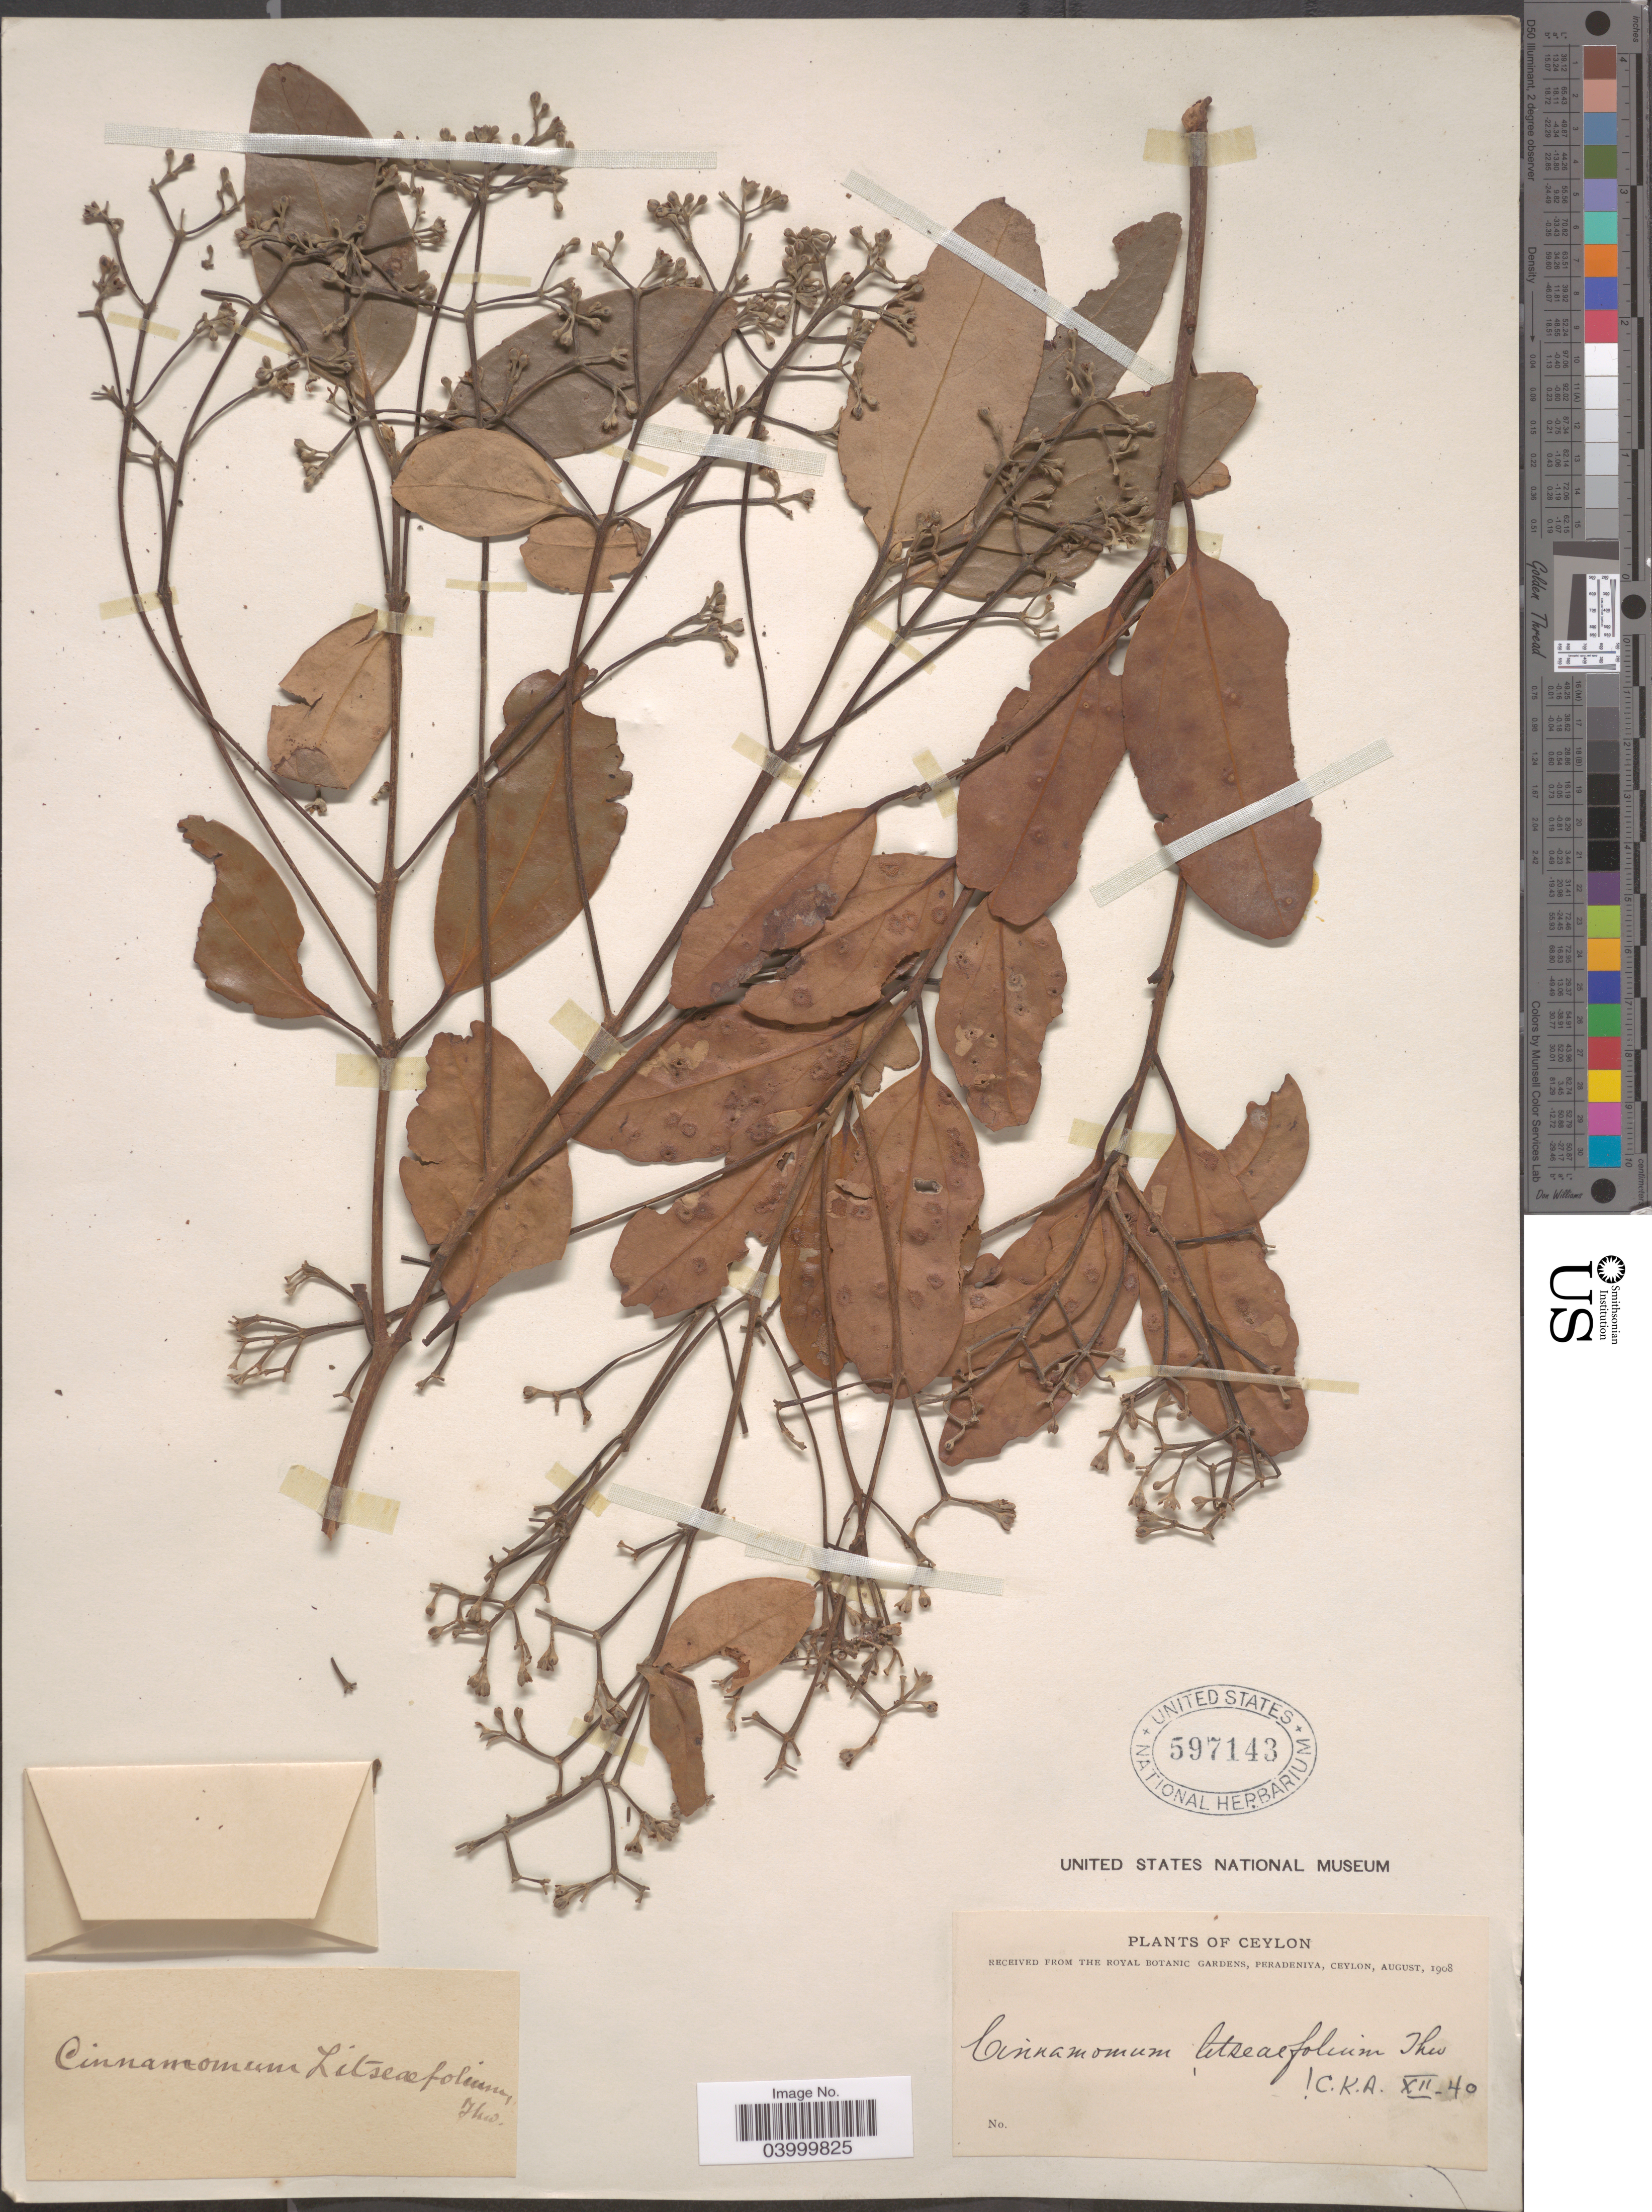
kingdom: Plantae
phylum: Tracheophyta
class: Magnoliopsida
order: Laurales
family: Lauraceae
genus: Cinnamomum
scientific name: Cinnamomum litsaeifolium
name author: Thwaites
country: Sri Lanka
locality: Ceylon.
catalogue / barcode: US 597143